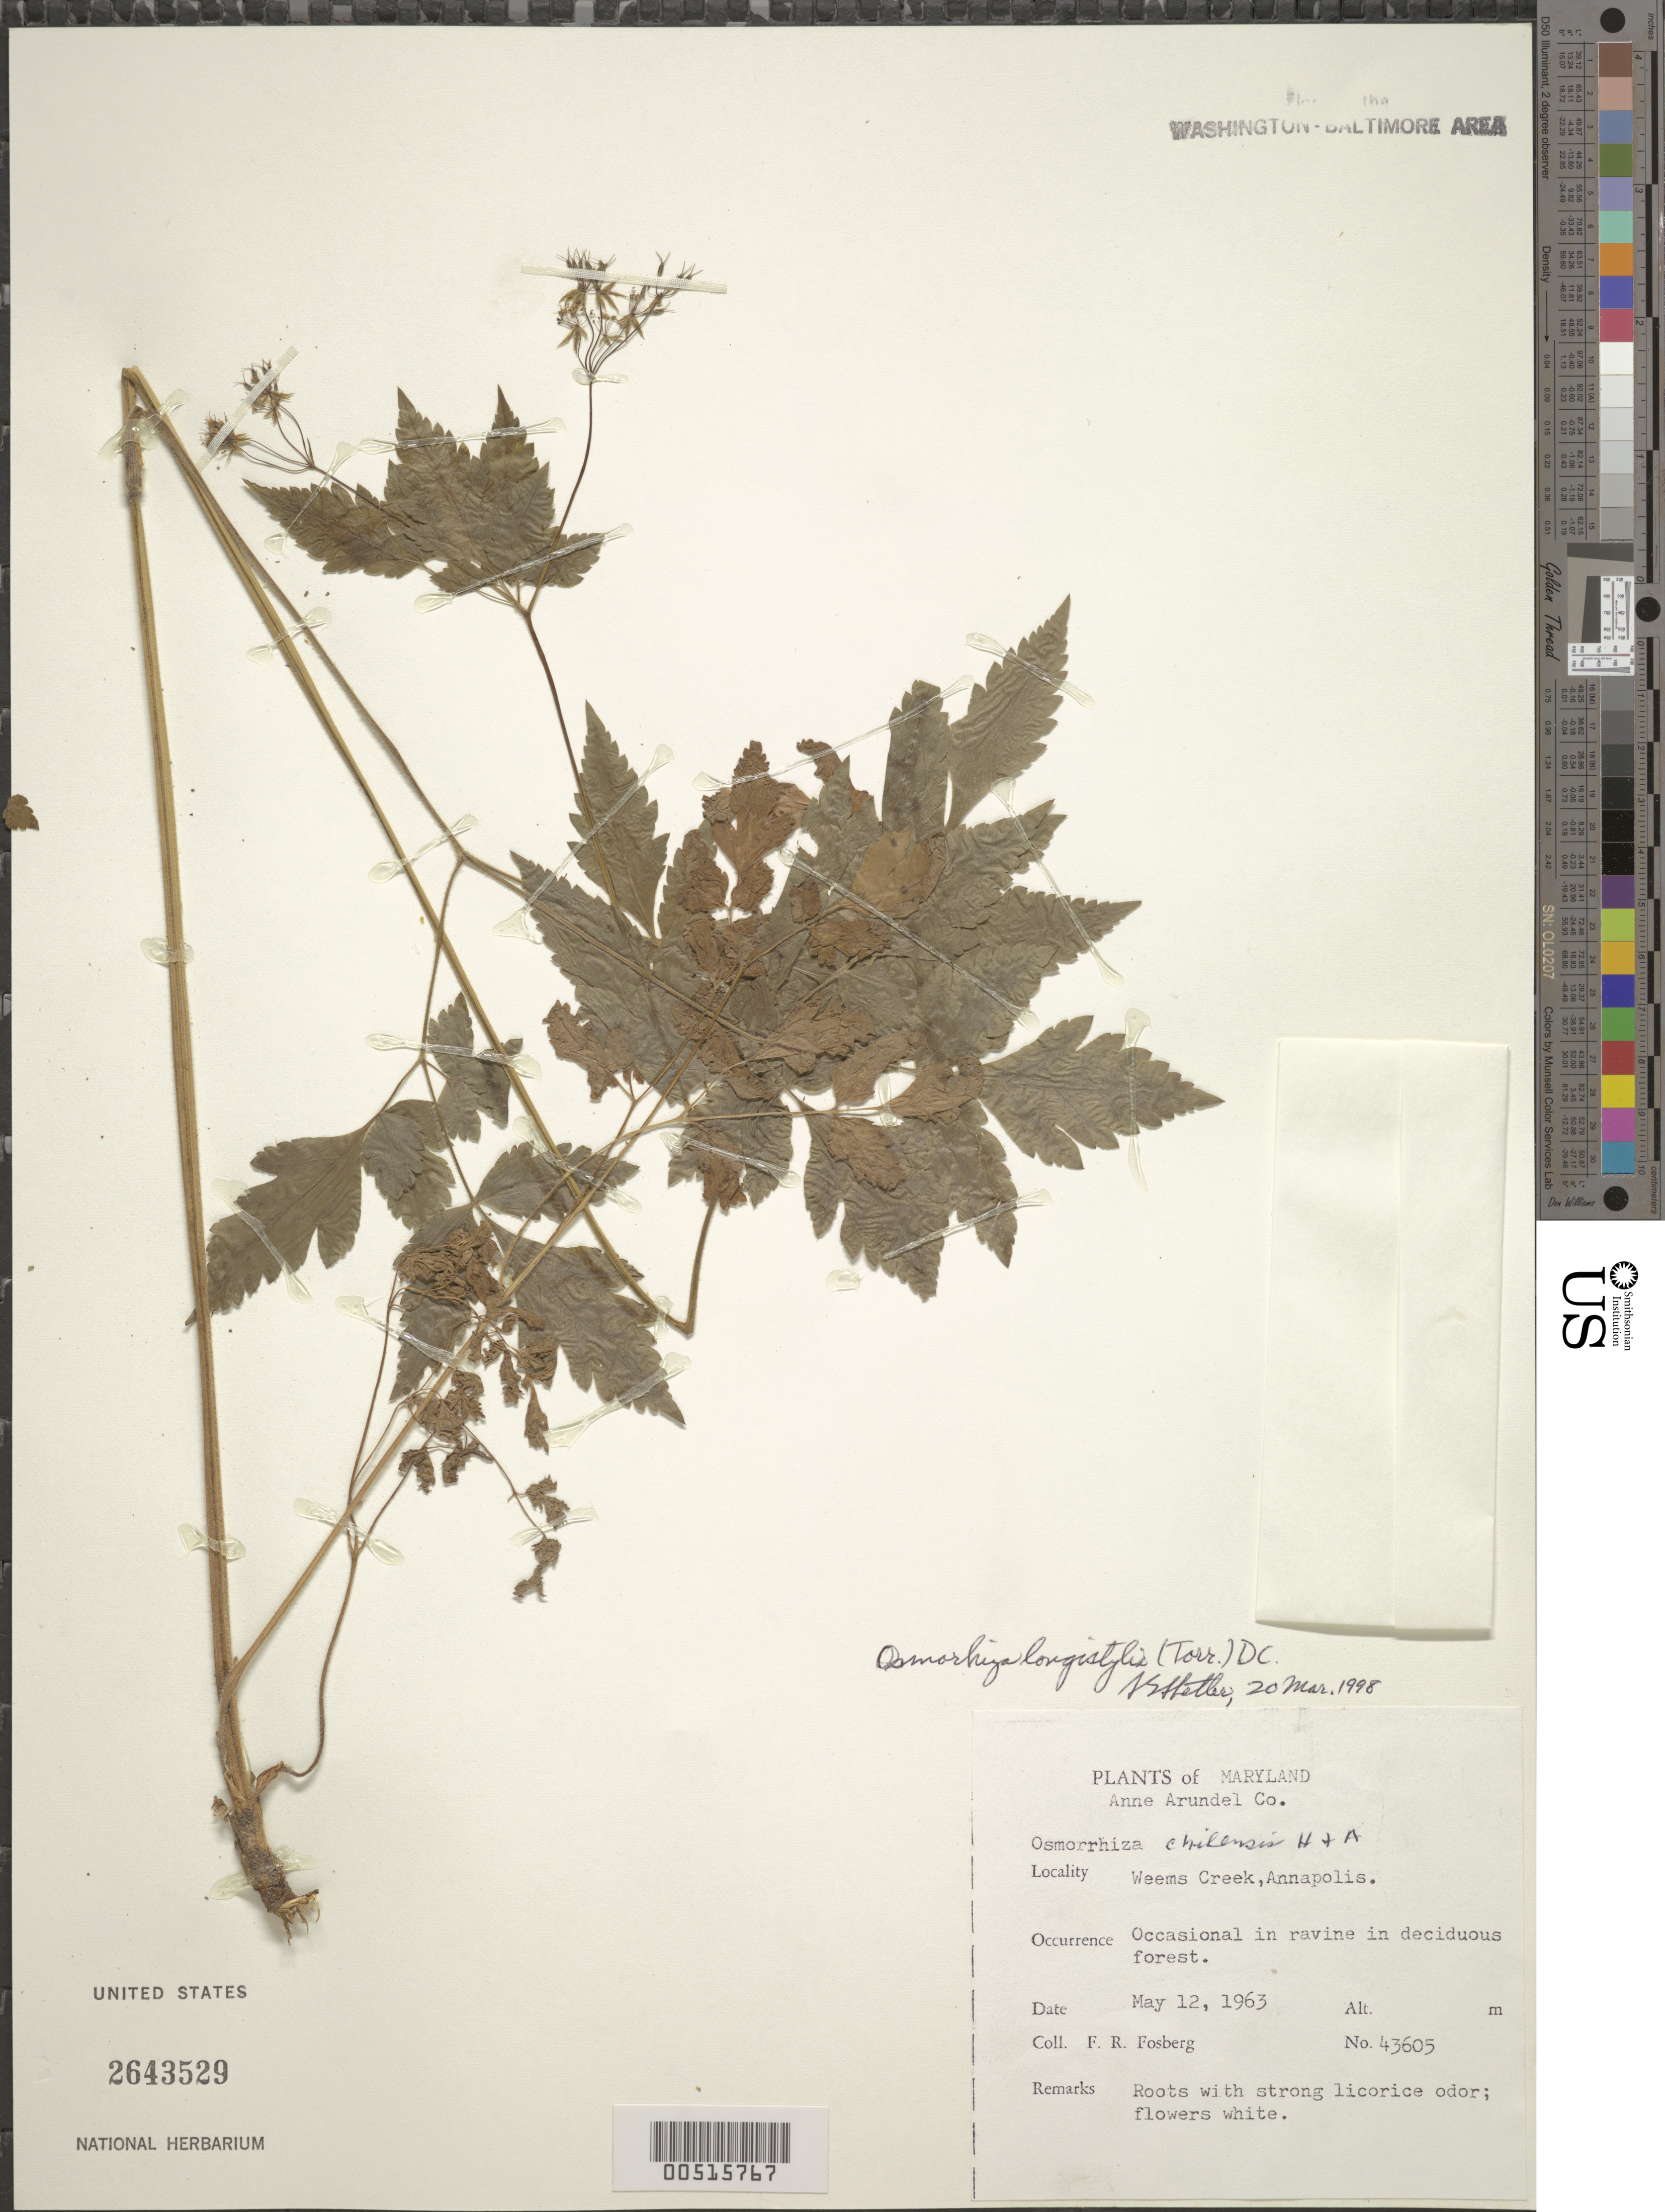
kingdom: Plantae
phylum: Tracheophyta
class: Magnoliopsida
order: Apiales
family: Apiaceae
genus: Osmorhiza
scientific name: Osmorhiza longistylis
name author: (Torr.) DC.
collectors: F. R. Fosberg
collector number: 43605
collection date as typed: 12 May 1963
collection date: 1963-05-12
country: United States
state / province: Maryland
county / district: Anne Arundel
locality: Annapolis, Weems Creek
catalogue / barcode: US 2643529